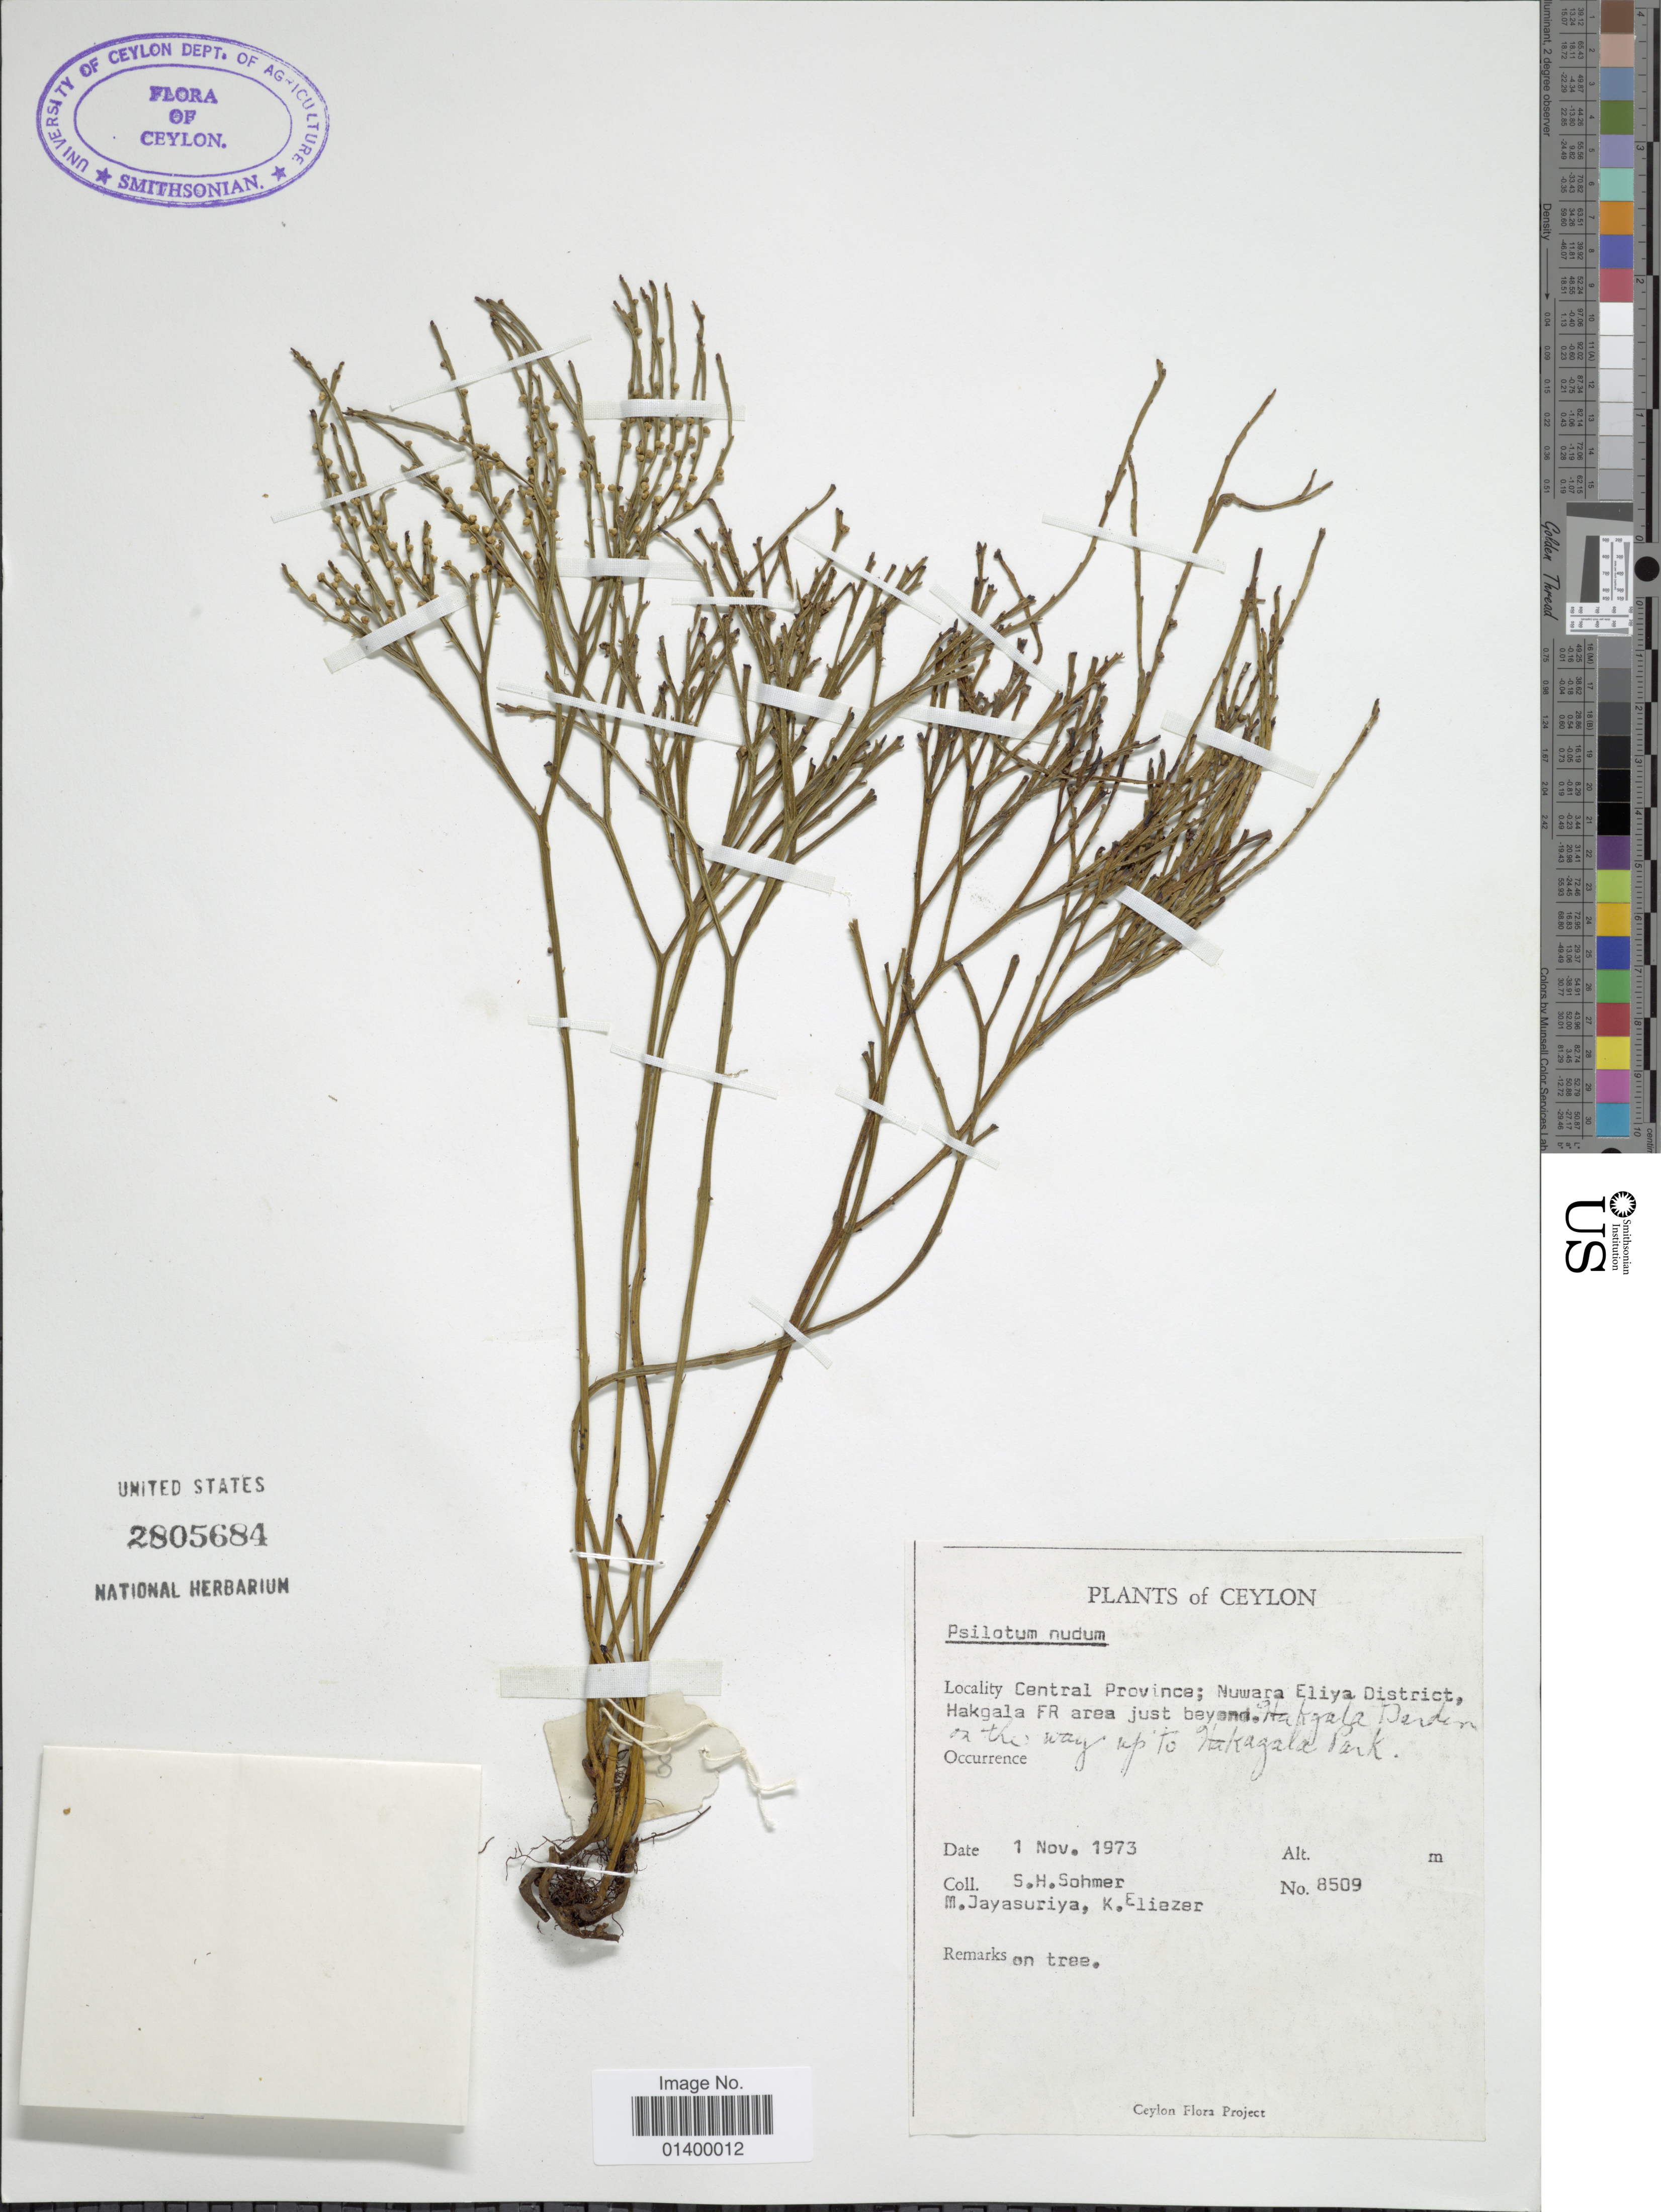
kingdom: Plantae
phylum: Tracheophyta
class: Polypodiopsida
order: Psilotales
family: Psilotaceae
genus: Psilotum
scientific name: Psilotum nudum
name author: (L.) P. Beauv.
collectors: S. H. Sohmer, M. Jayasuriya & K. Eliezer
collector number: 8509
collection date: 1973-11-01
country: Sri Lanka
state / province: Central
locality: Ceylon. Central Province; Nuwara Eliya District, Hakgala FR area just beyond. Hakyaka Derden on the way up to Hakagala Park [interpreted]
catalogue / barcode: US 2805684